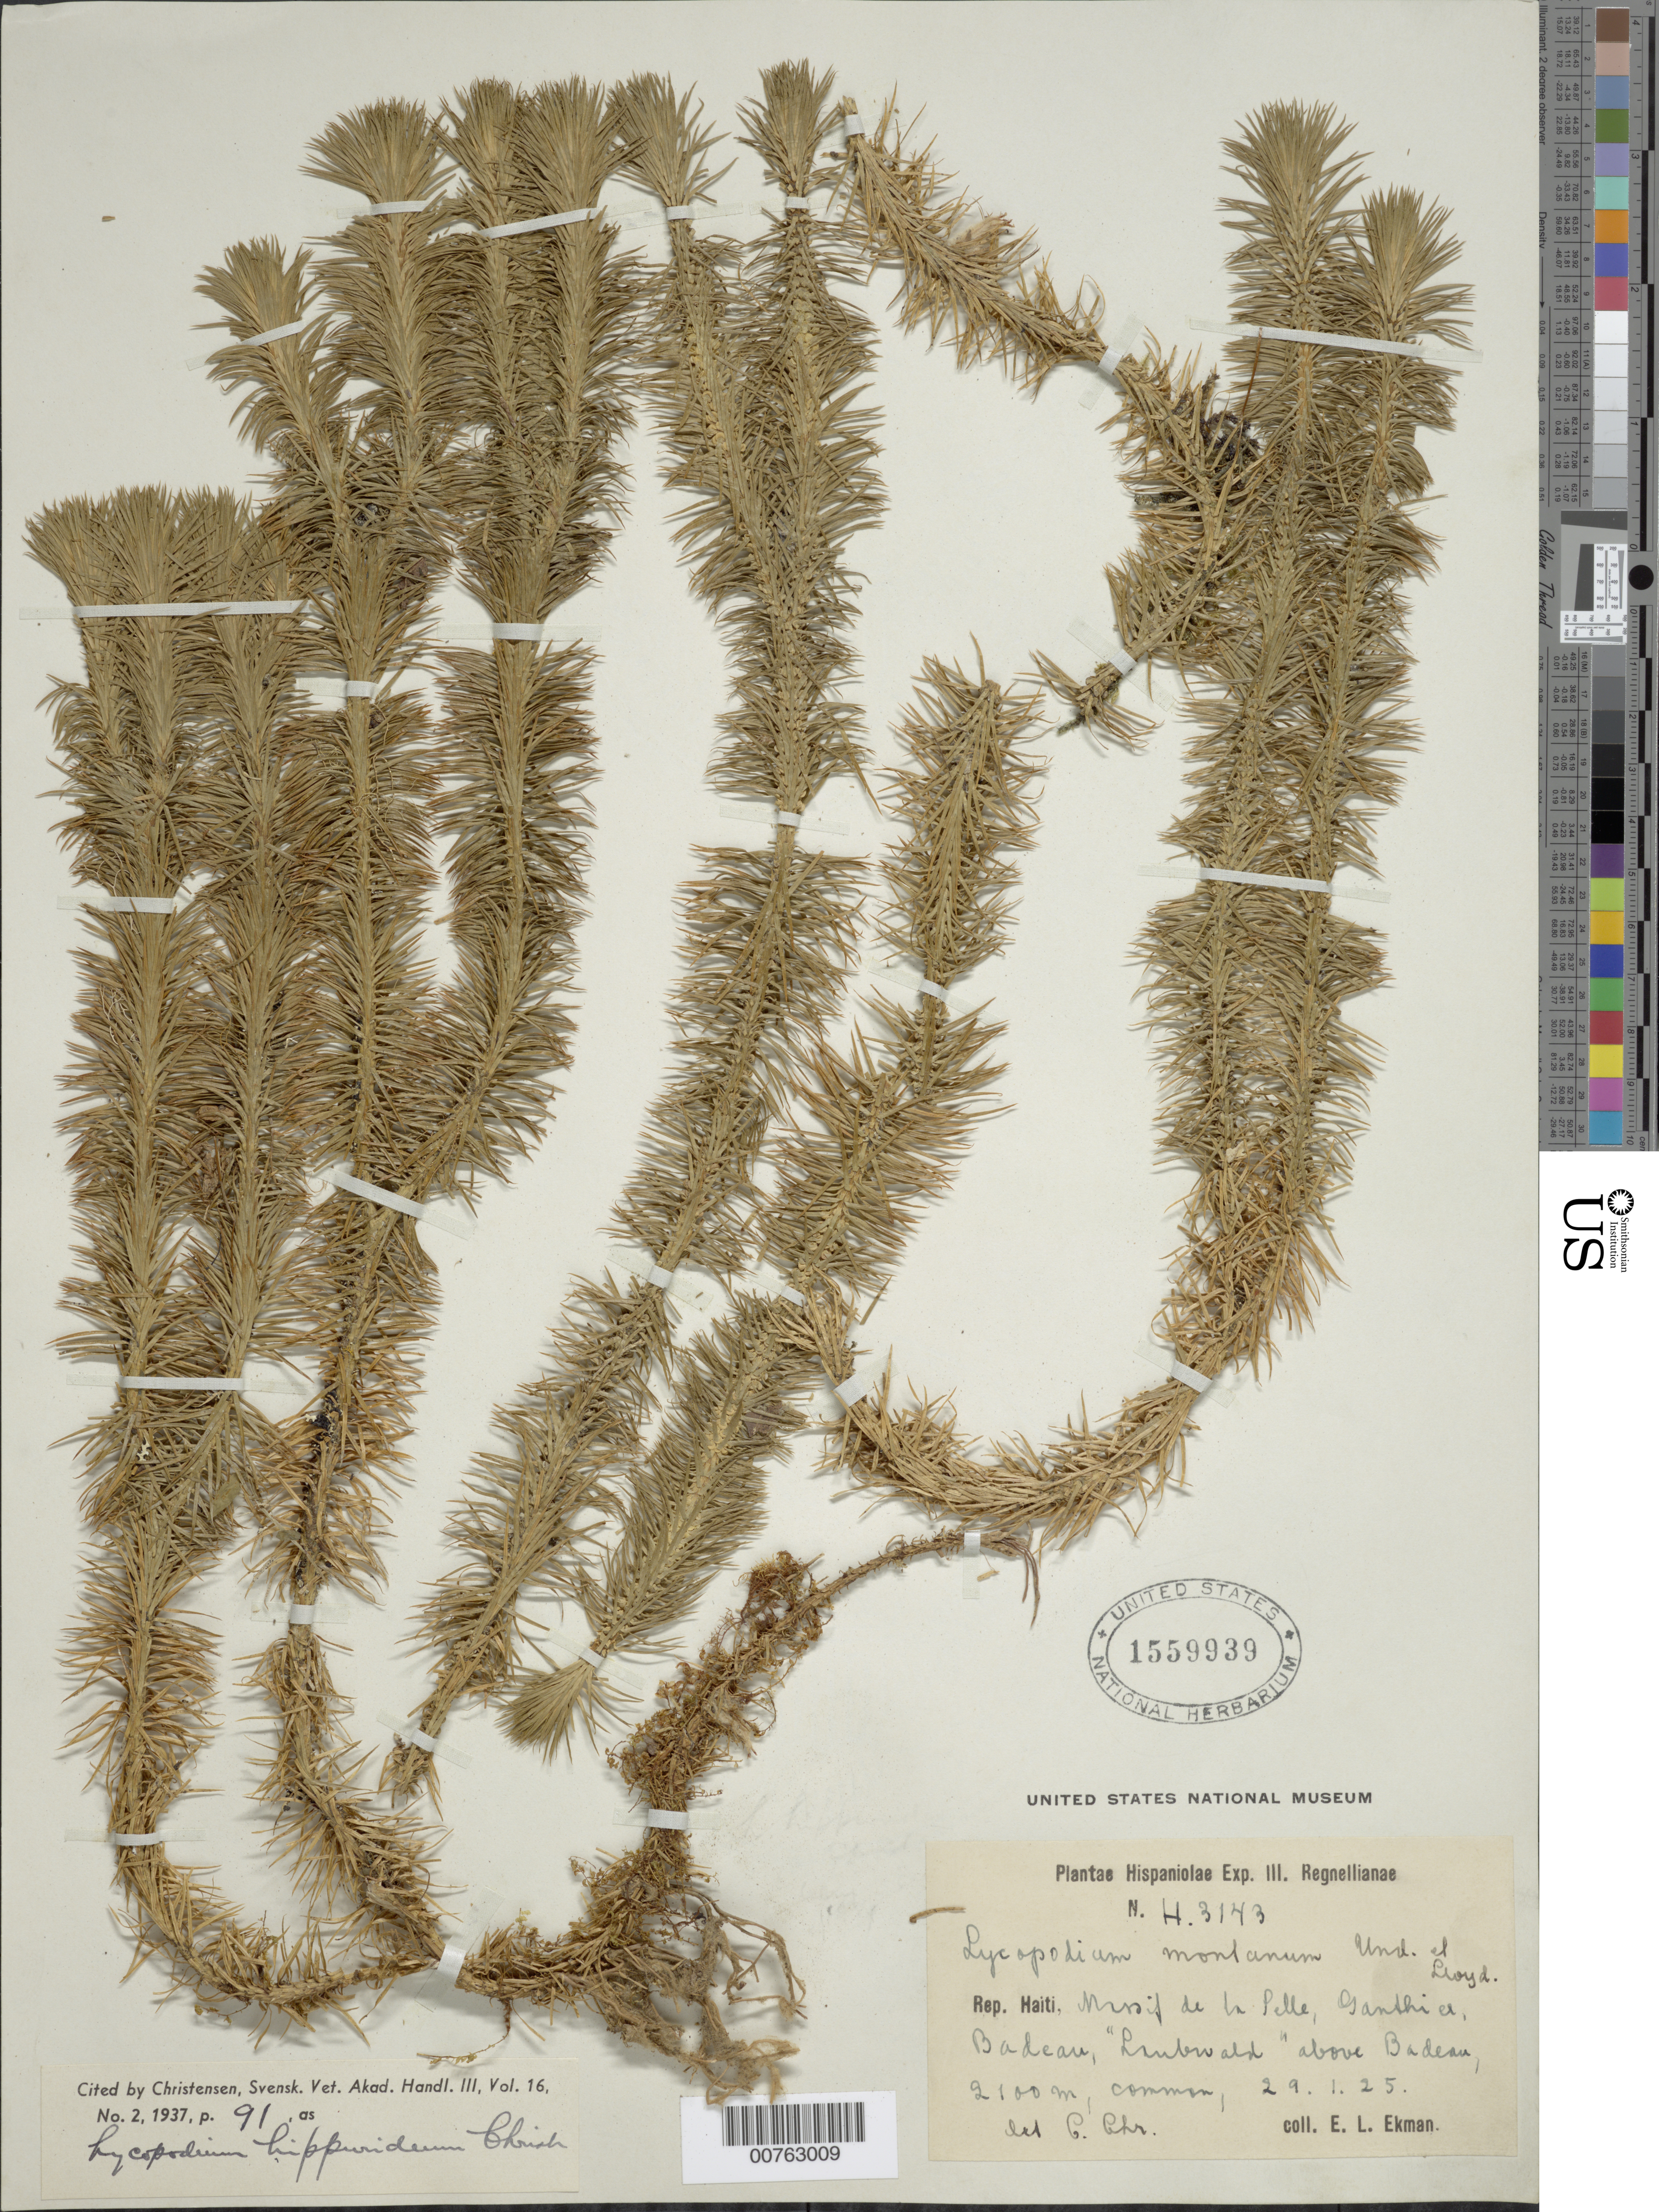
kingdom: Plantae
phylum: Tracheophyta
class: Lycopodiopsida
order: Lycopodiales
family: Lycopodiaceae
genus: Phlegmariurus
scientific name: Phlegmariurus hippurideus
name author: (Christ) B. Øllg.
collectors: E. L. Ekman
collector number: H 3143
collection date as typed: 29 Jan 1925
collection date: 1925-01-29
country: Haiti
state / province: Ouest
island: Hispaniola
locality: Massif de la Selle, Gandhi a Badeau, "Lanbouald" above Badeau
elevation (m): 2100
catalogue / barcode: US 1559939